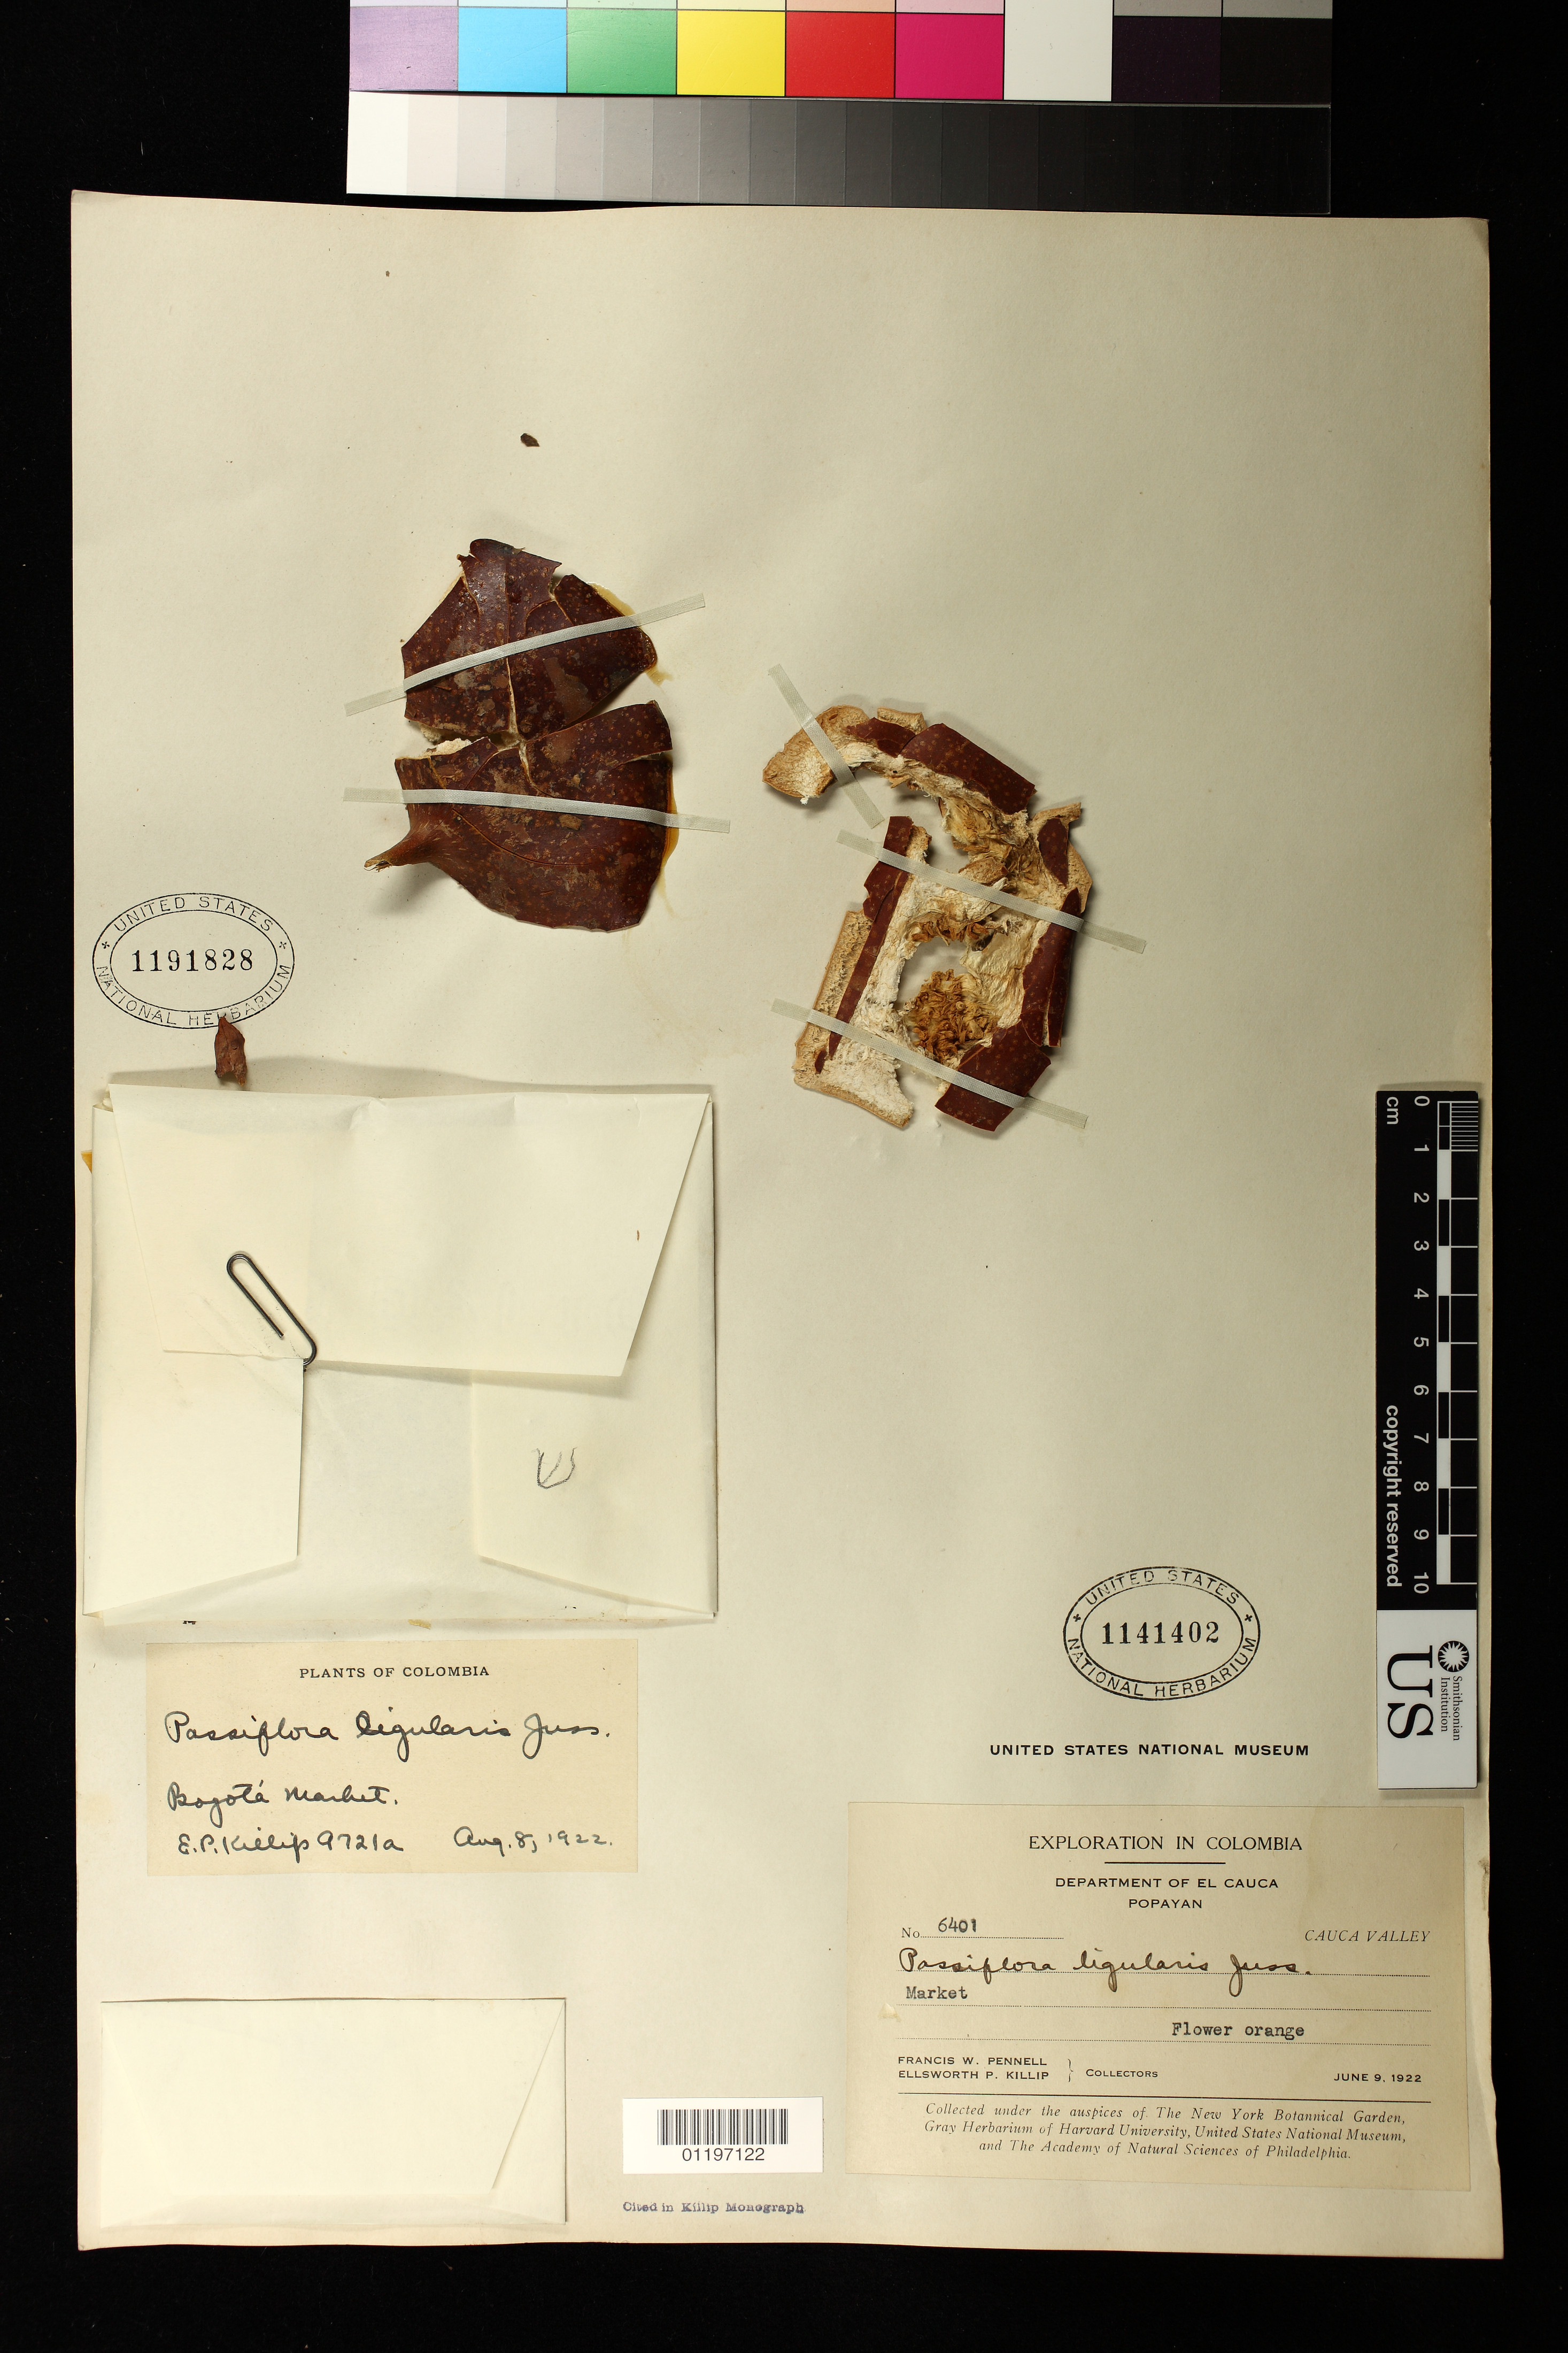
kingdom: Plantae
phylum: Tracheophyta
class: Magnoliopsida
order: Malpighiales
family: Passifloraceae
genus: Passiflora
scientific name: Passiflora ligularis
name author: Juss.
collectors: F. W. Pennell & E. P. Killip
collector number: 6401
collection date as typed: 06 Sep 1922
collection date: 1922-09-06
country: Colombia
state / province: Cauca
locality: Cauca Valley. Popayan. Market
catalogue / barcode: US 1141402